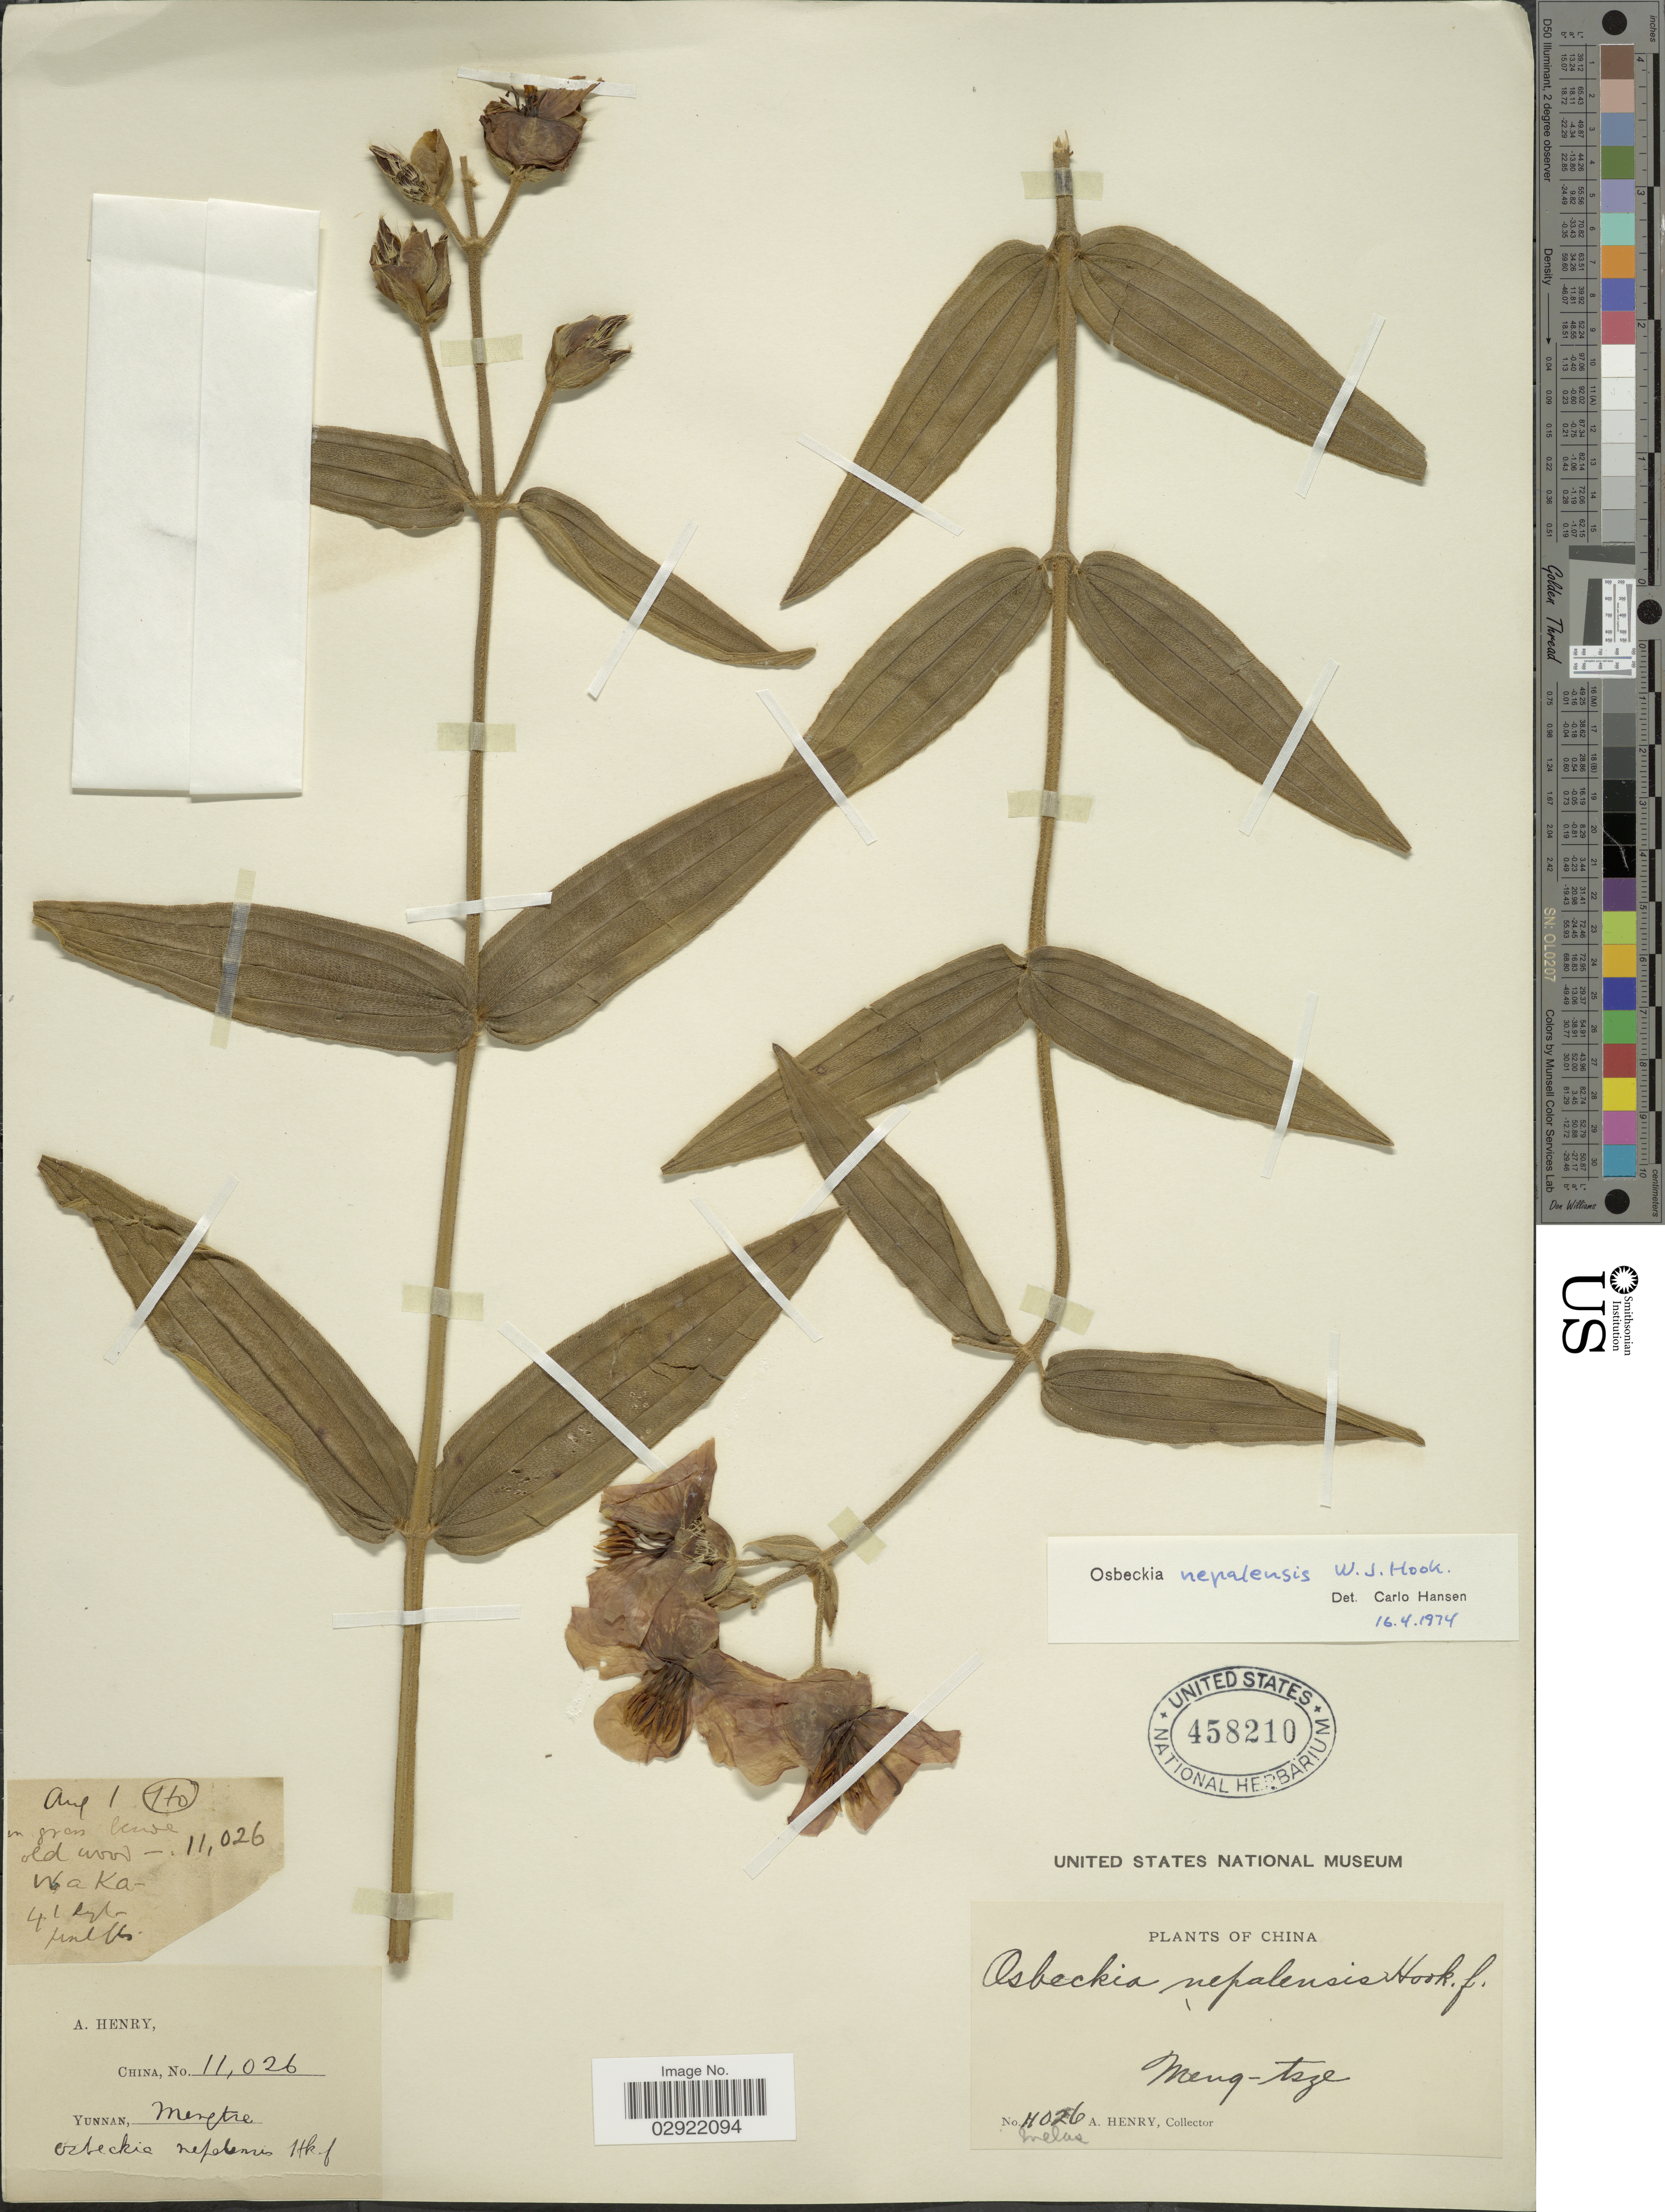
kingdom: Plantae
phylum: Tracheophyta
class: Magnoliopsida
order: Myrtales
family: Melastomataceae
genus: Osbeckia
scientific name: Osbeckia nepalensis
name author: Hook.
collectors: A. Henry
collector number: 11026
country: China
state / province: Yunnan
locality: Wa Ka. Mengtze.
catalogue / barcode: US 458210